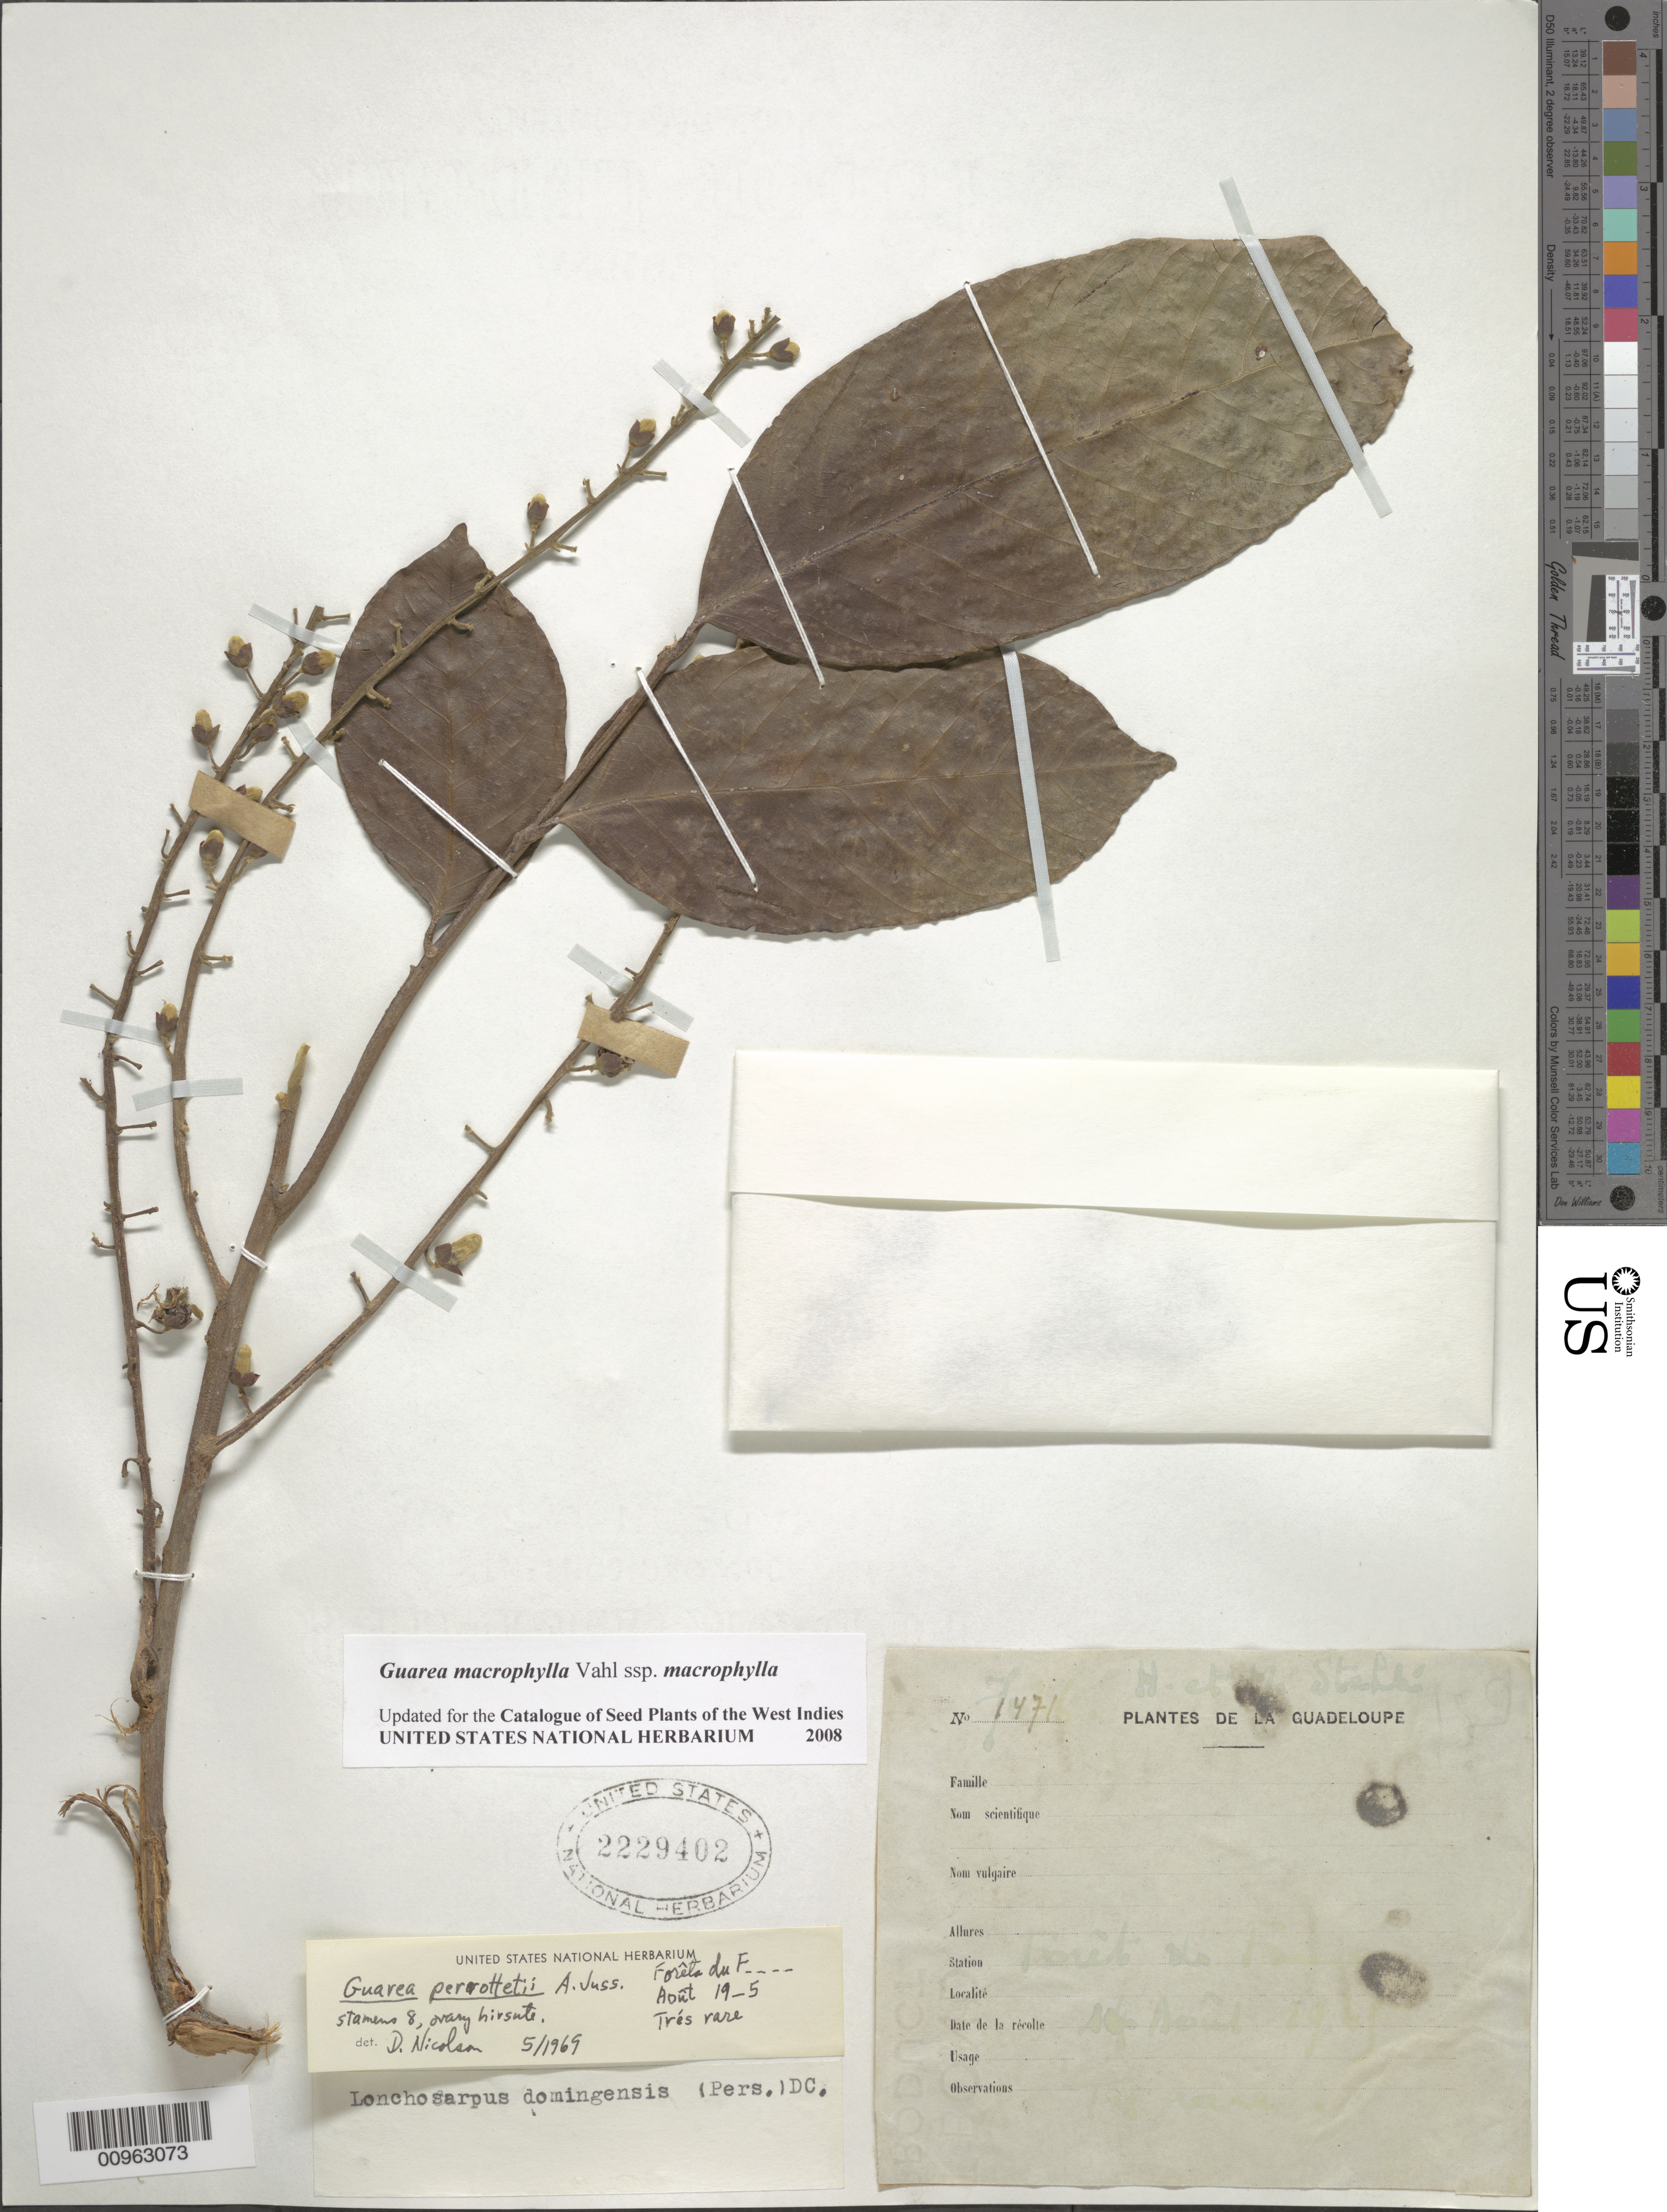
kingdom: Plantae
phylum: Tracheophyta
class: Magnoliopsida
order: Sapindales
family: Meliaceae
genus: Guarea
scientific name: Guarea macrophylla subsp. macrophylla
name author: Vahl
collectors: H. Stehlé & M. Stehlé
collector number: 1471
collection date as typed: Aug 1924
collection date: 1924-08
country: Guadeloupe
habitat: Forêt ..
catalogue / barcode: US 2229402